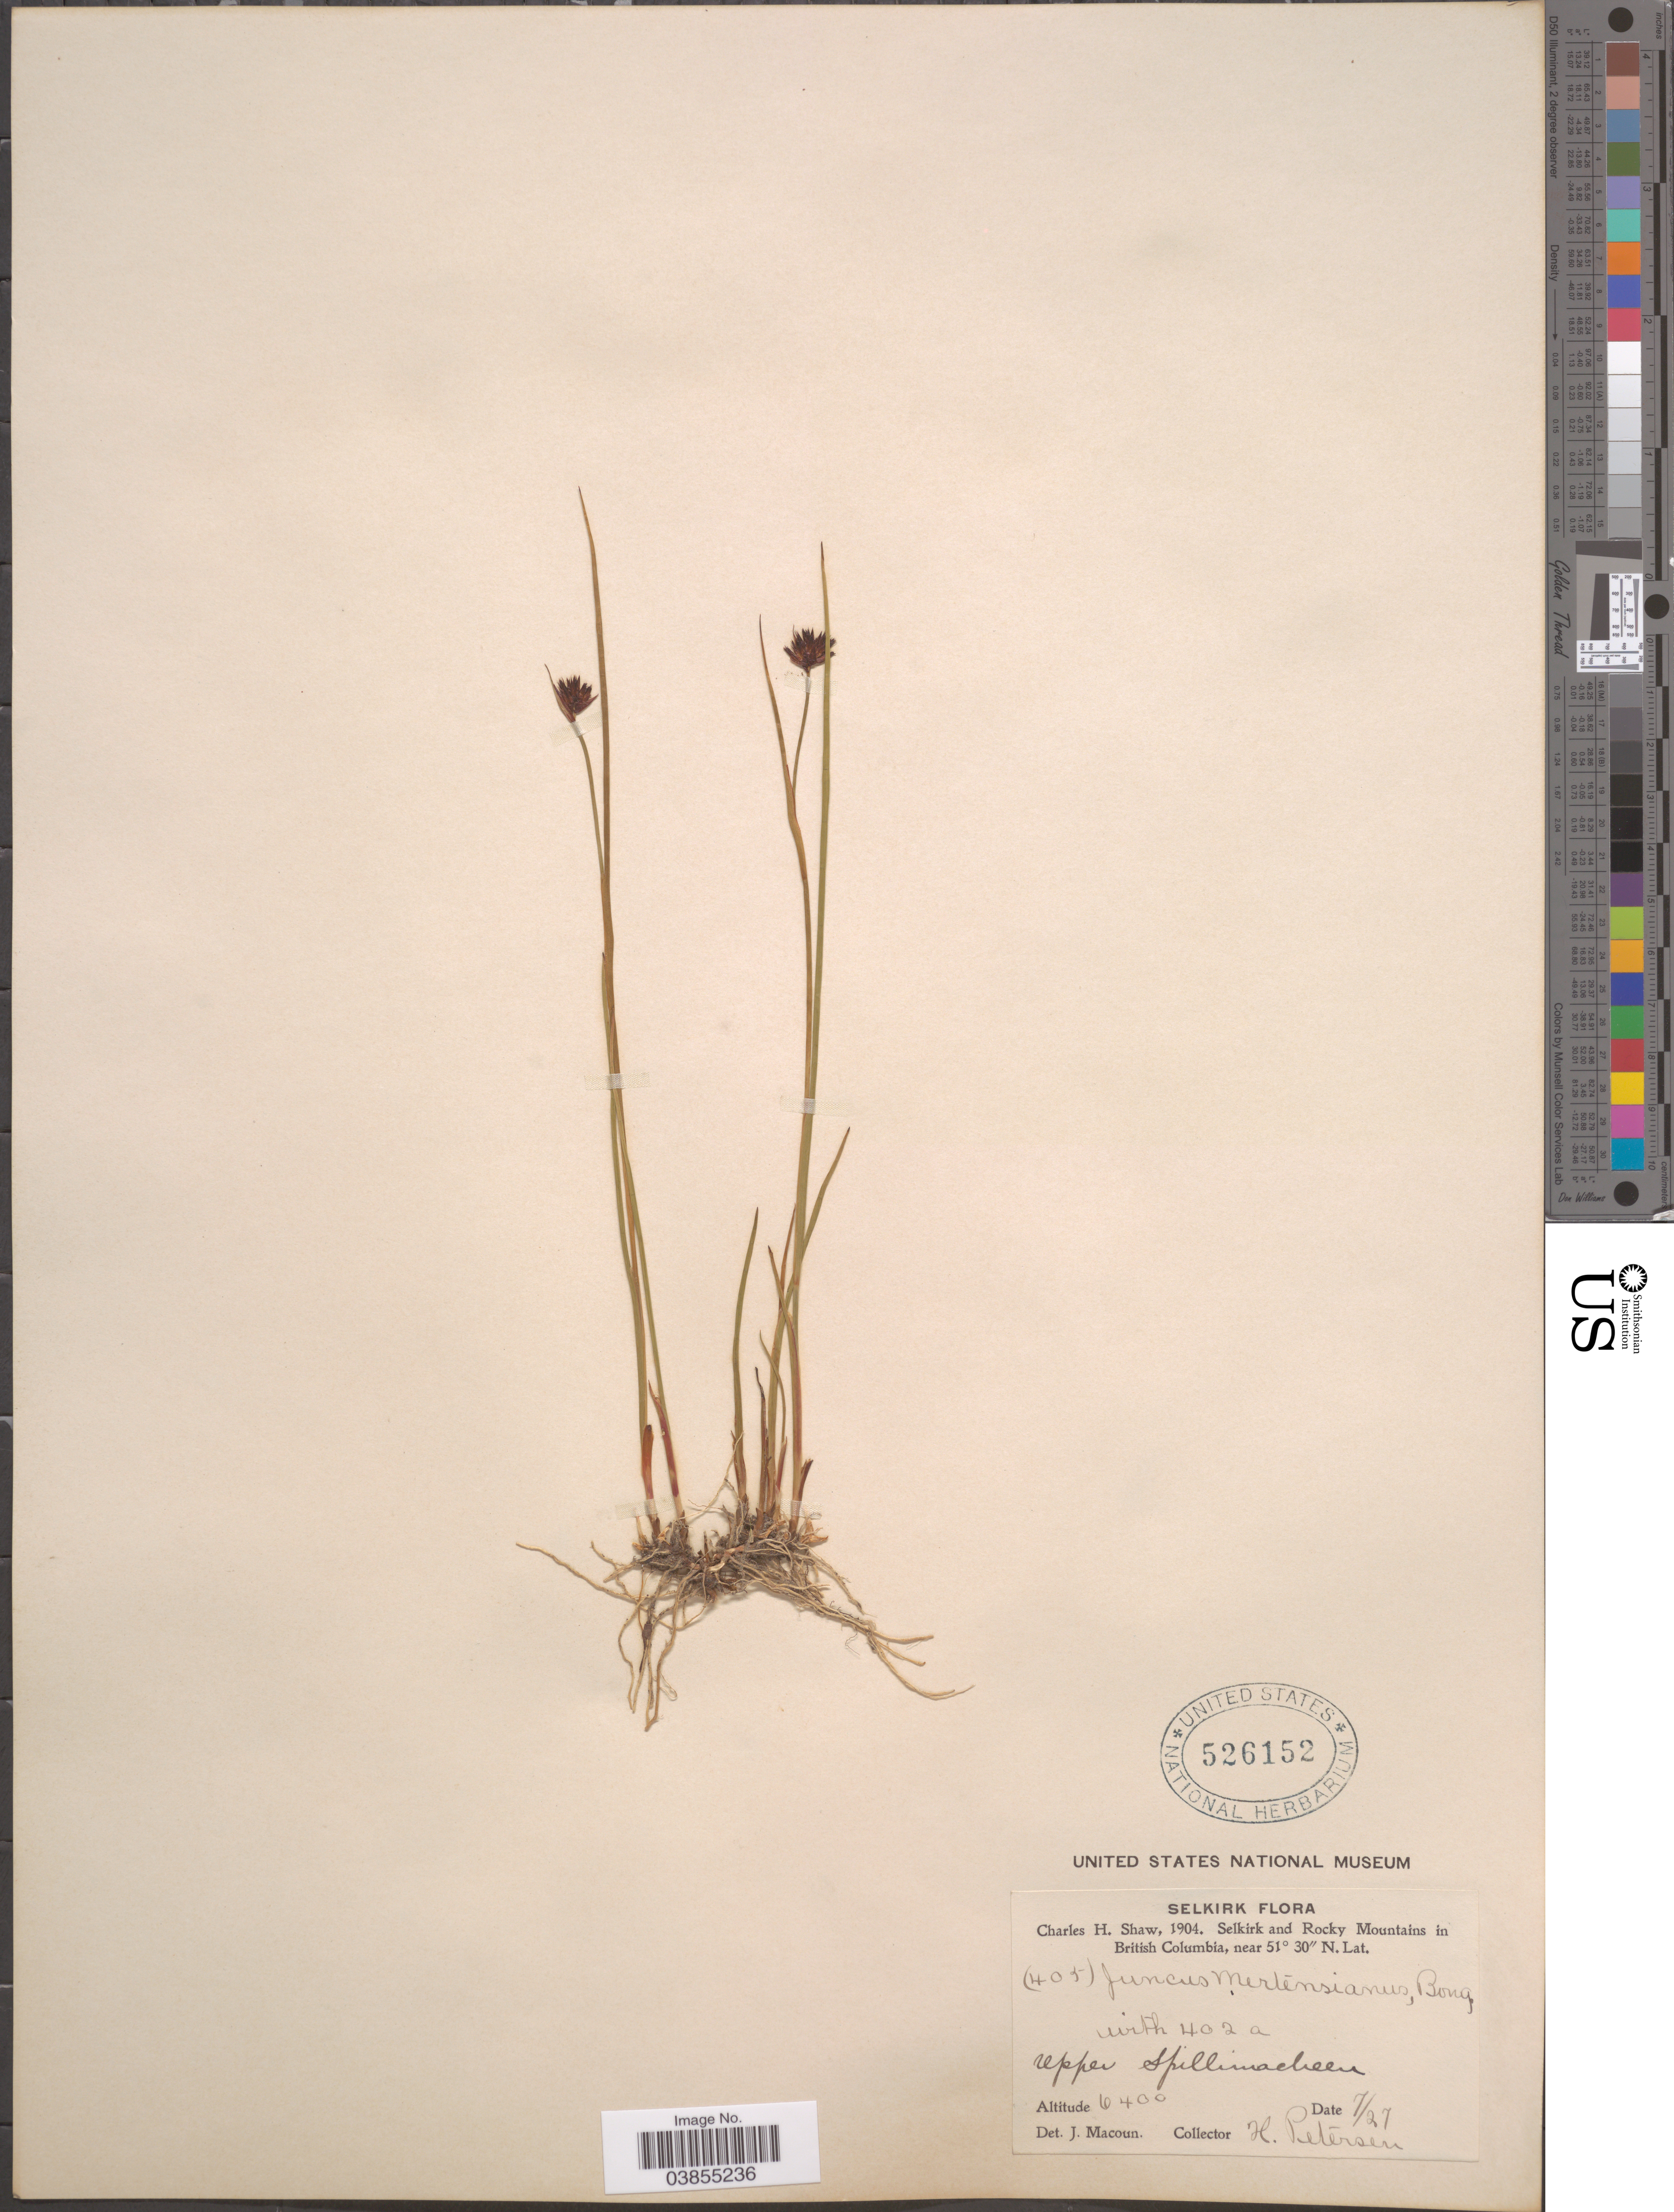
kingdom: Plantae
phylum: Tracheophyta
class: Liliopsida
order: Poales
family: Juncaceae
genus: Juncus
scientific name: Juncus mertensianus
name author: Bong.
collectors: H. Petersen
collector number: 405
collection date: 1904-07-27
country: Canada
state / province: British Columbia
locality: Selkirk and Rocky Mountains in British Columbia. Upper Spillimacheen.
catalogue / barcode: US 526152